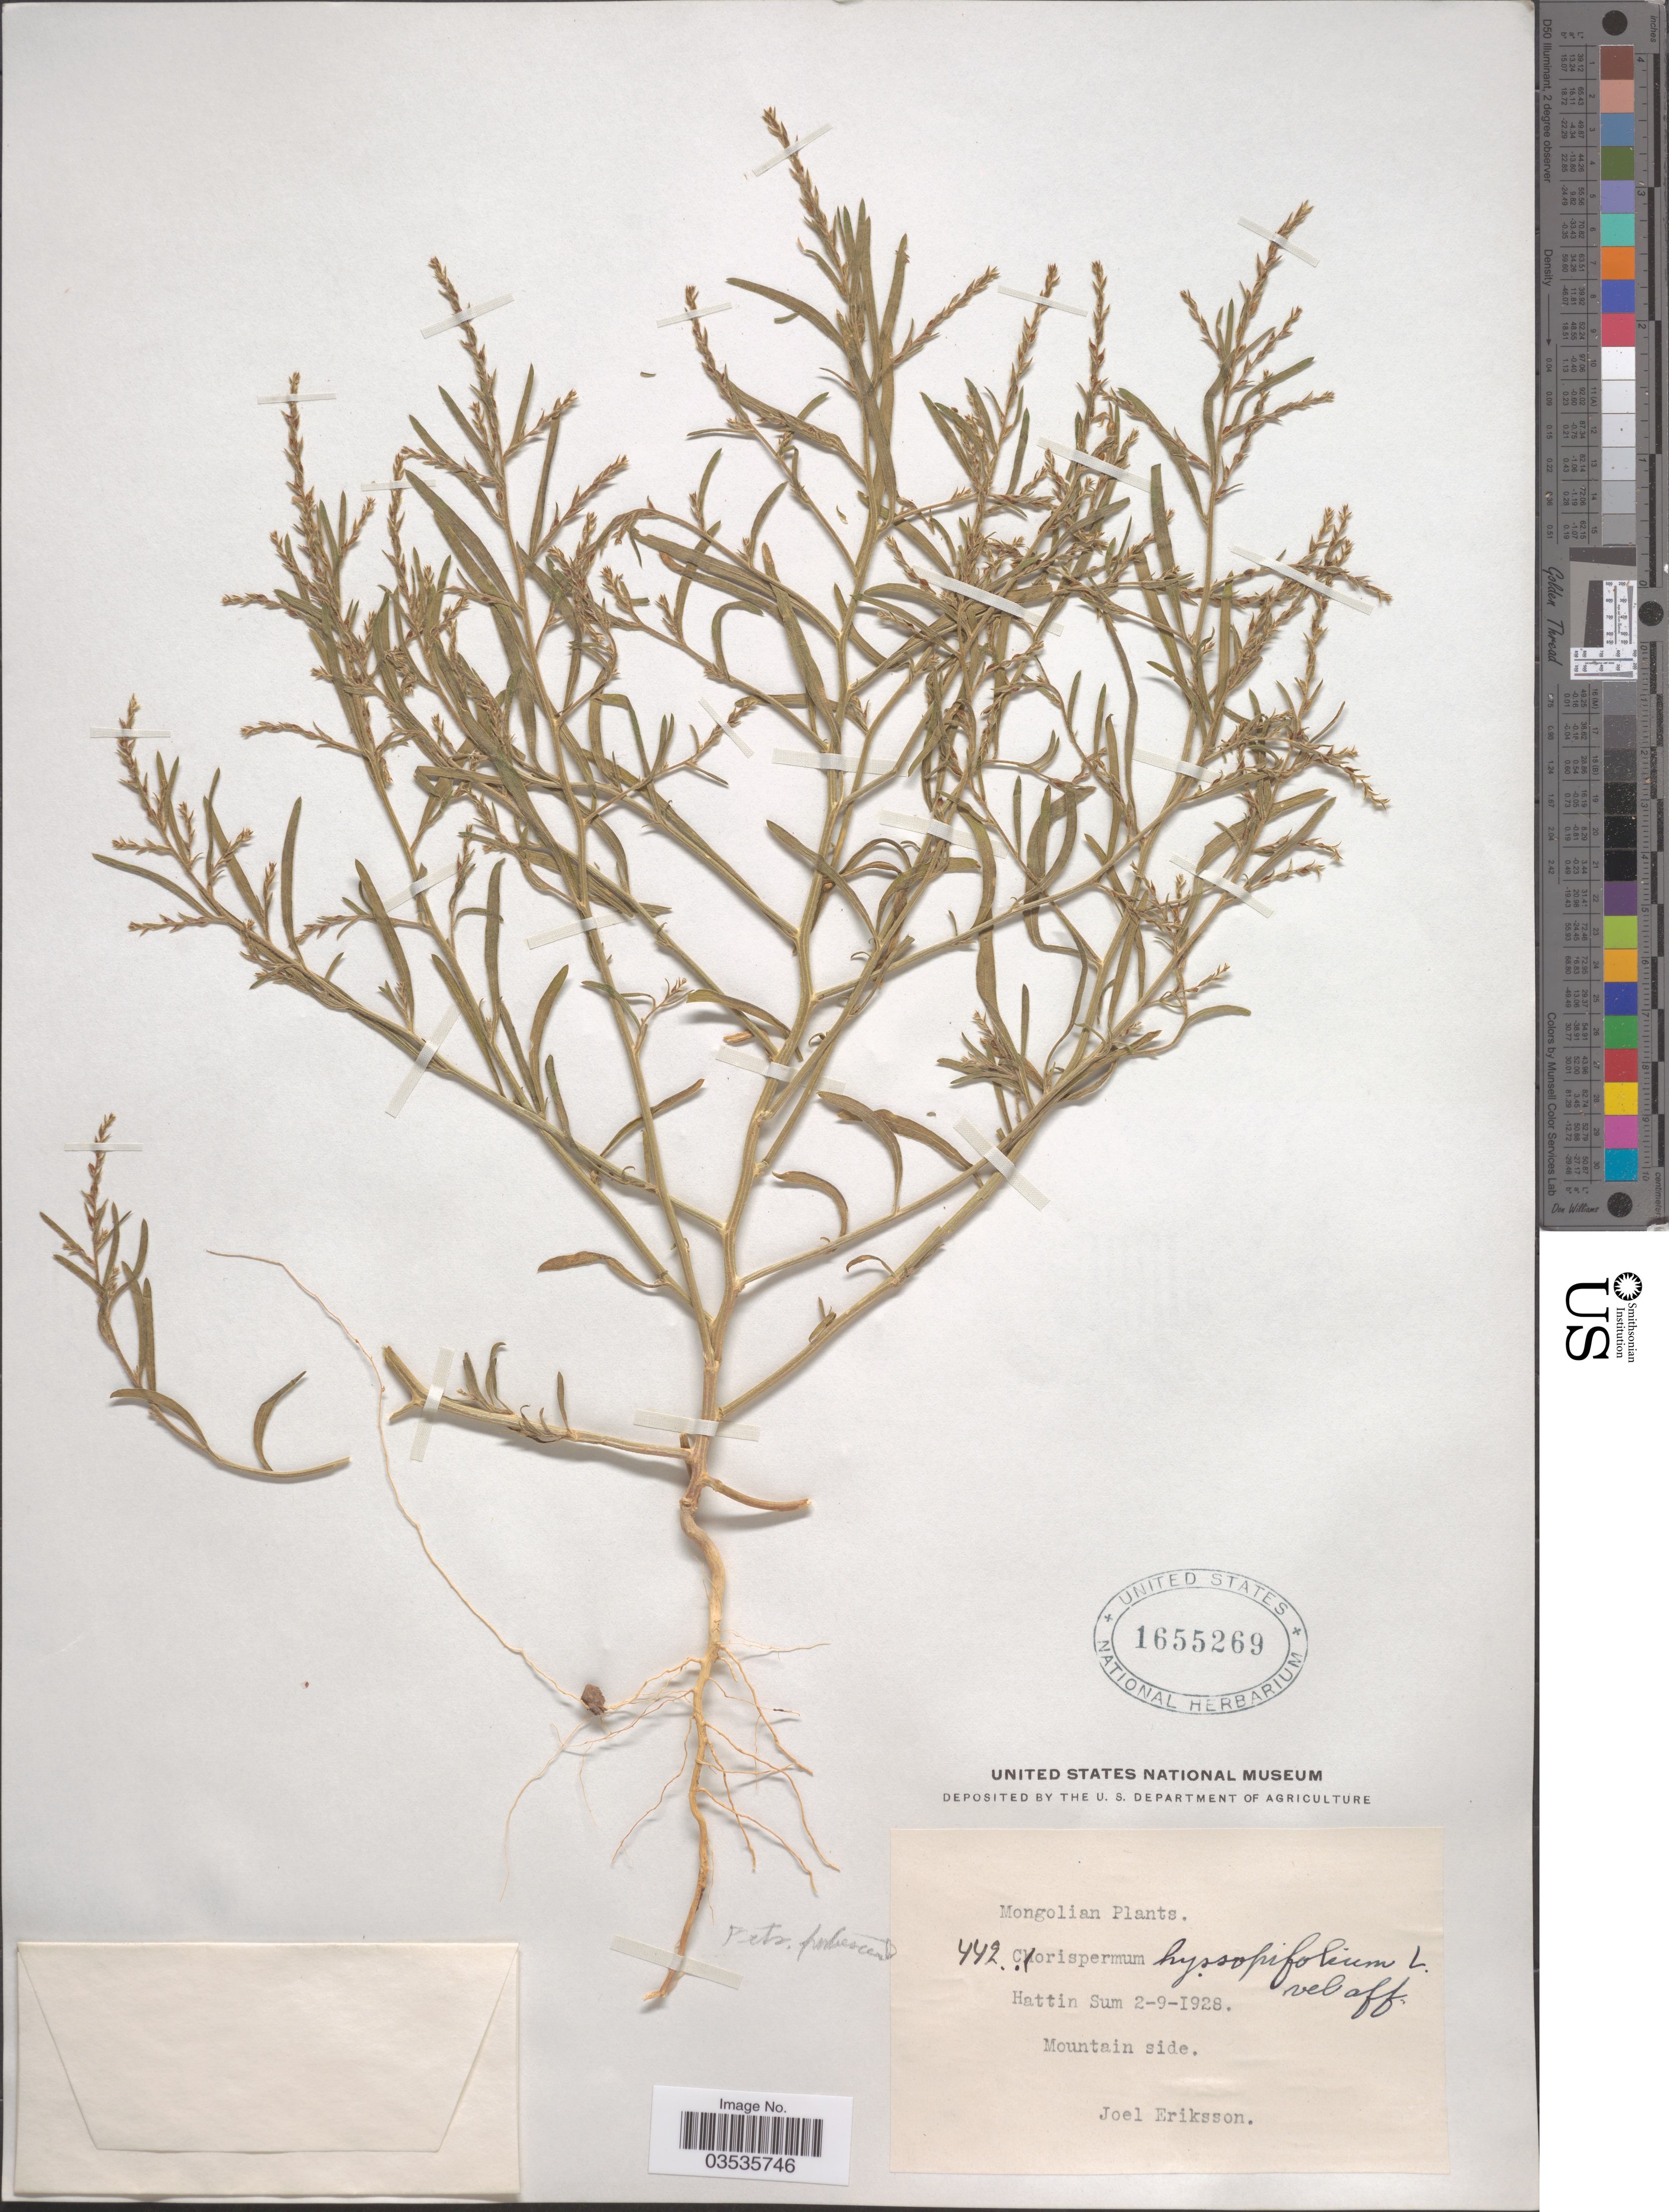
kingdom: Plantae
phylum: Tracheophyta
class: Magnoliopsida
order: Caryophyllales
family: Amaranthaceae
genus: Corispermum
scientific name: Corispermum hyssopifolium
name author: L.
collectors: J. Eriksson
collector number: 442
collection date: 1928-09-02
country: Mongolia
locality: Hattin Sum. Mountain side.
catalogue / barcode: US 1655269